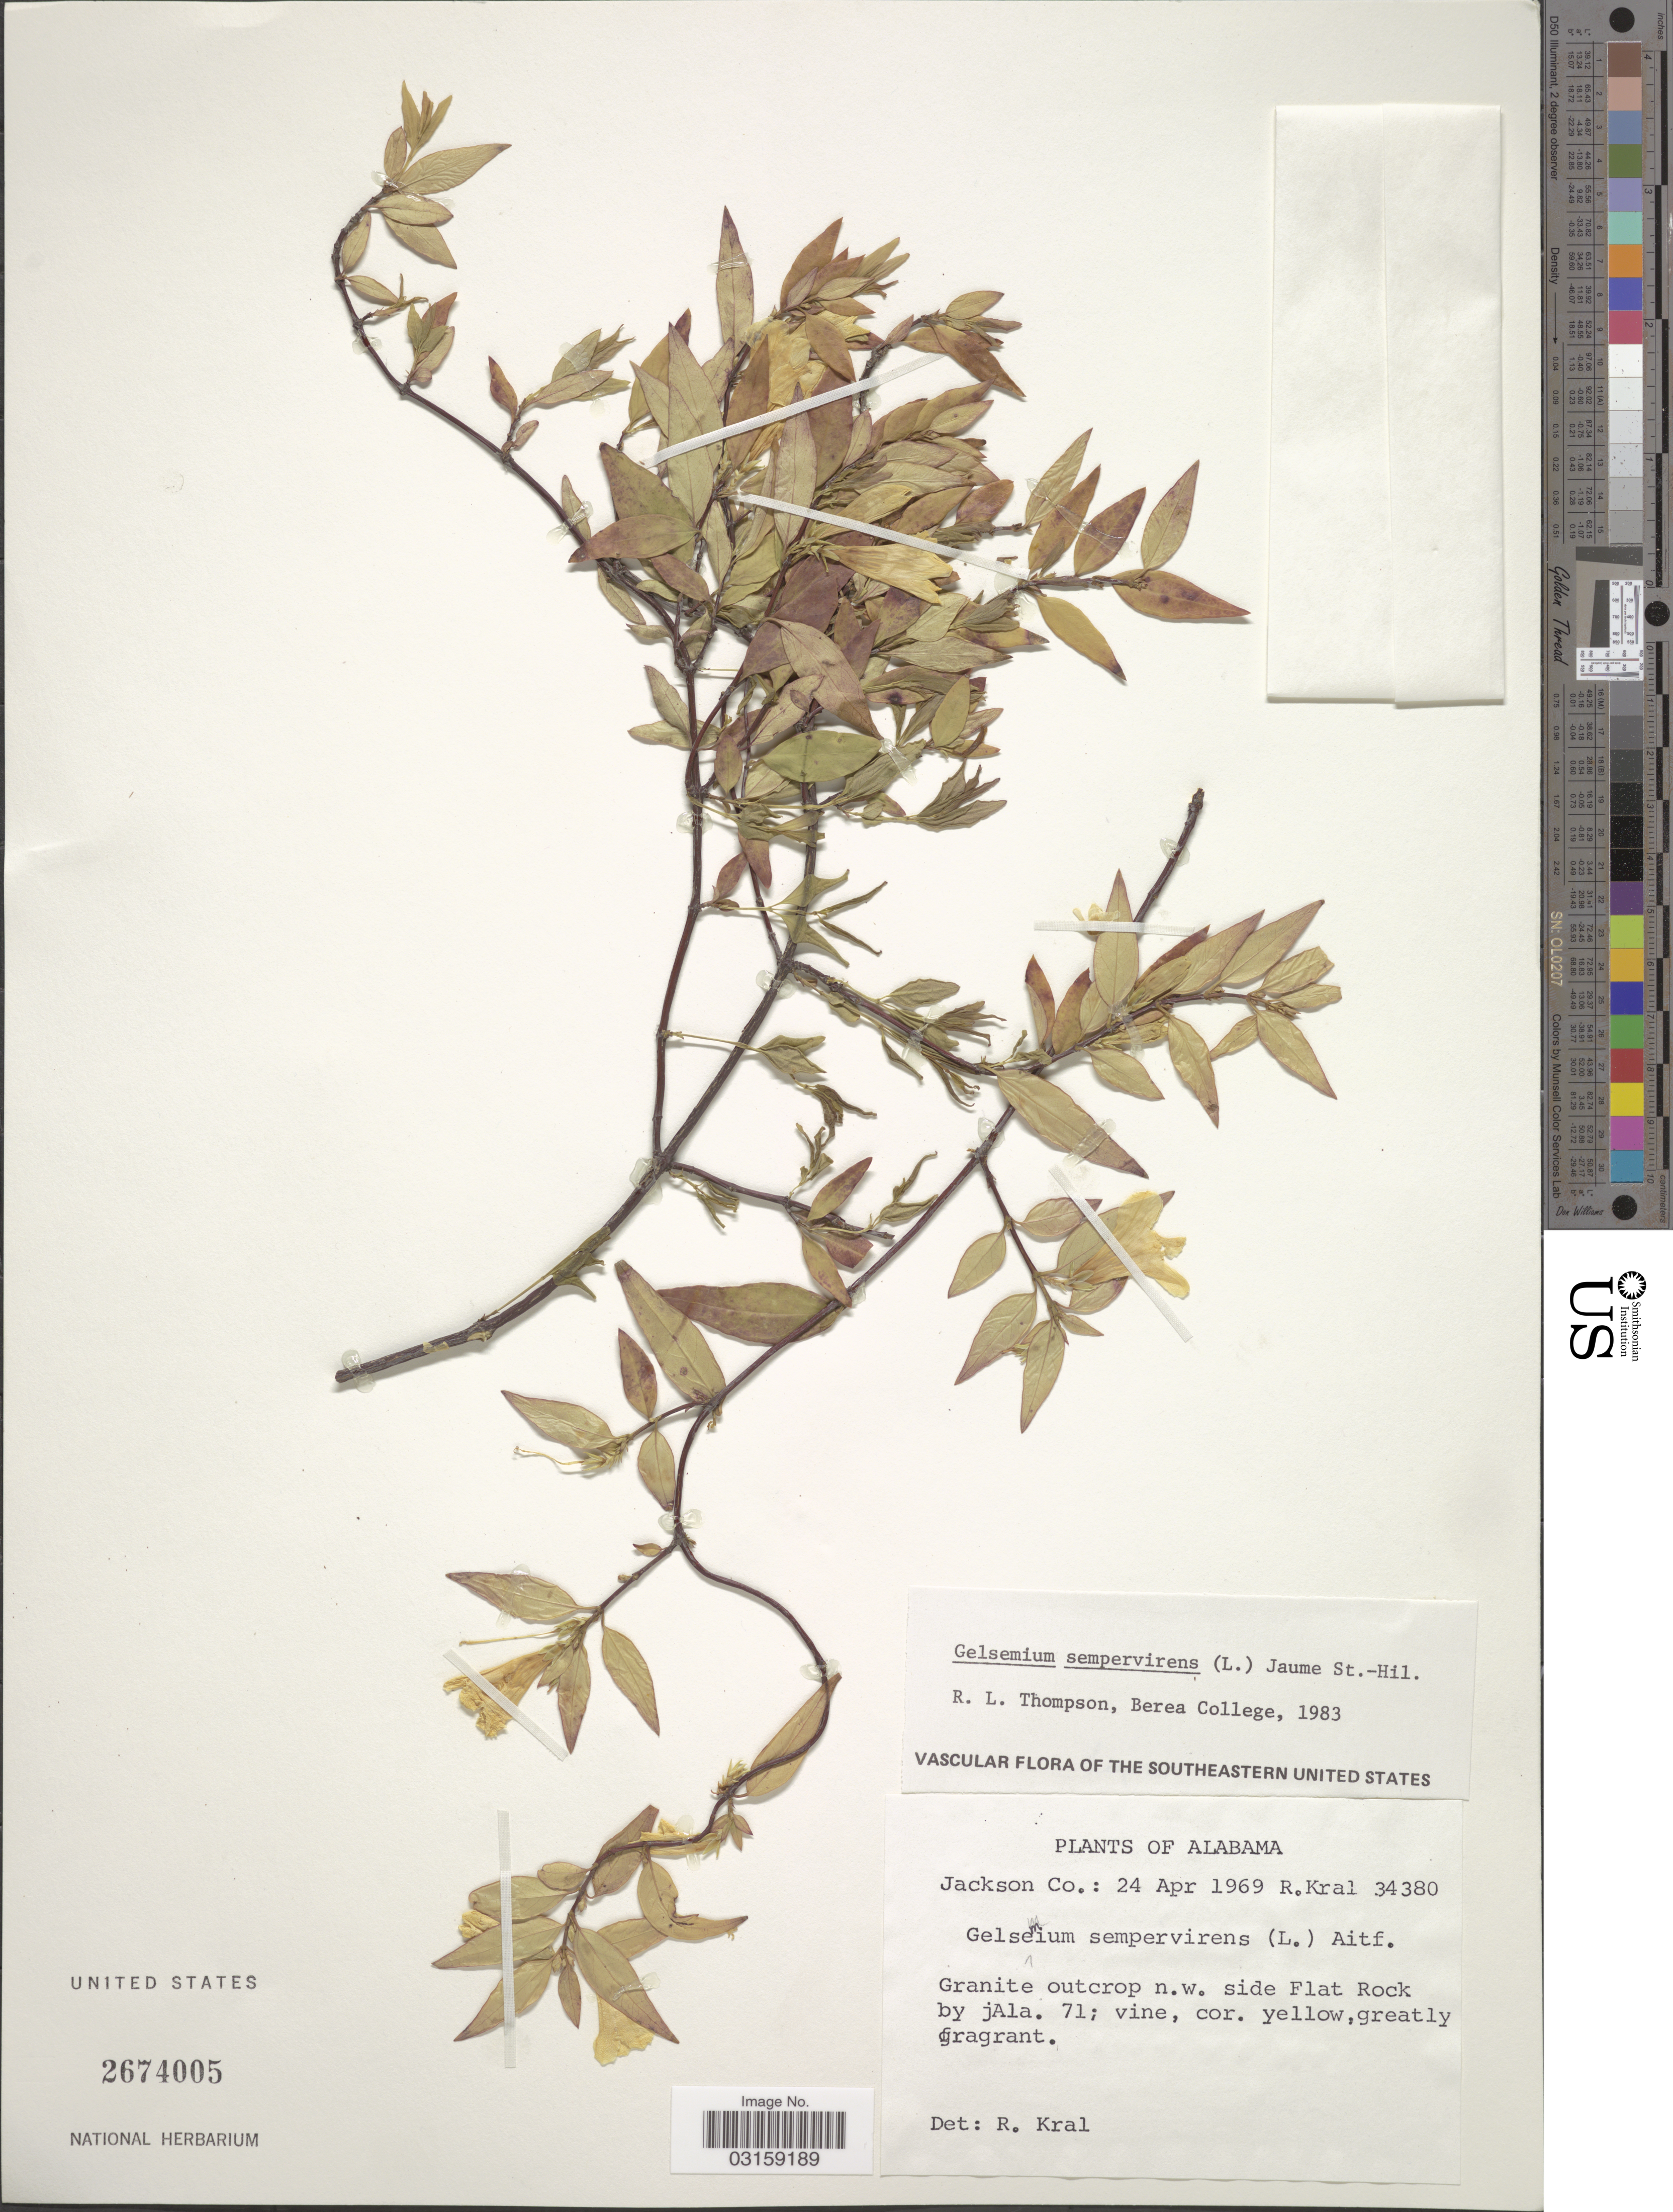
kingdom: Plantae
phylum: Tracheophyta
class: Magnoliopsida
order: Gentianales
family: Gelsemiaceae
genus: Gelsemium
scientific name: Gelsemium sempervirens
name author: (L.) J. St.-Hil.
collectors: R. Kral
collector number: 34380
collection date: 1969-04-24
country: United States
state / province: Alabama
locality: Jackson Co. Granite outcrop n.w. side Flat Rock by Jala. 71.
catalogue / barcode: US 2674005